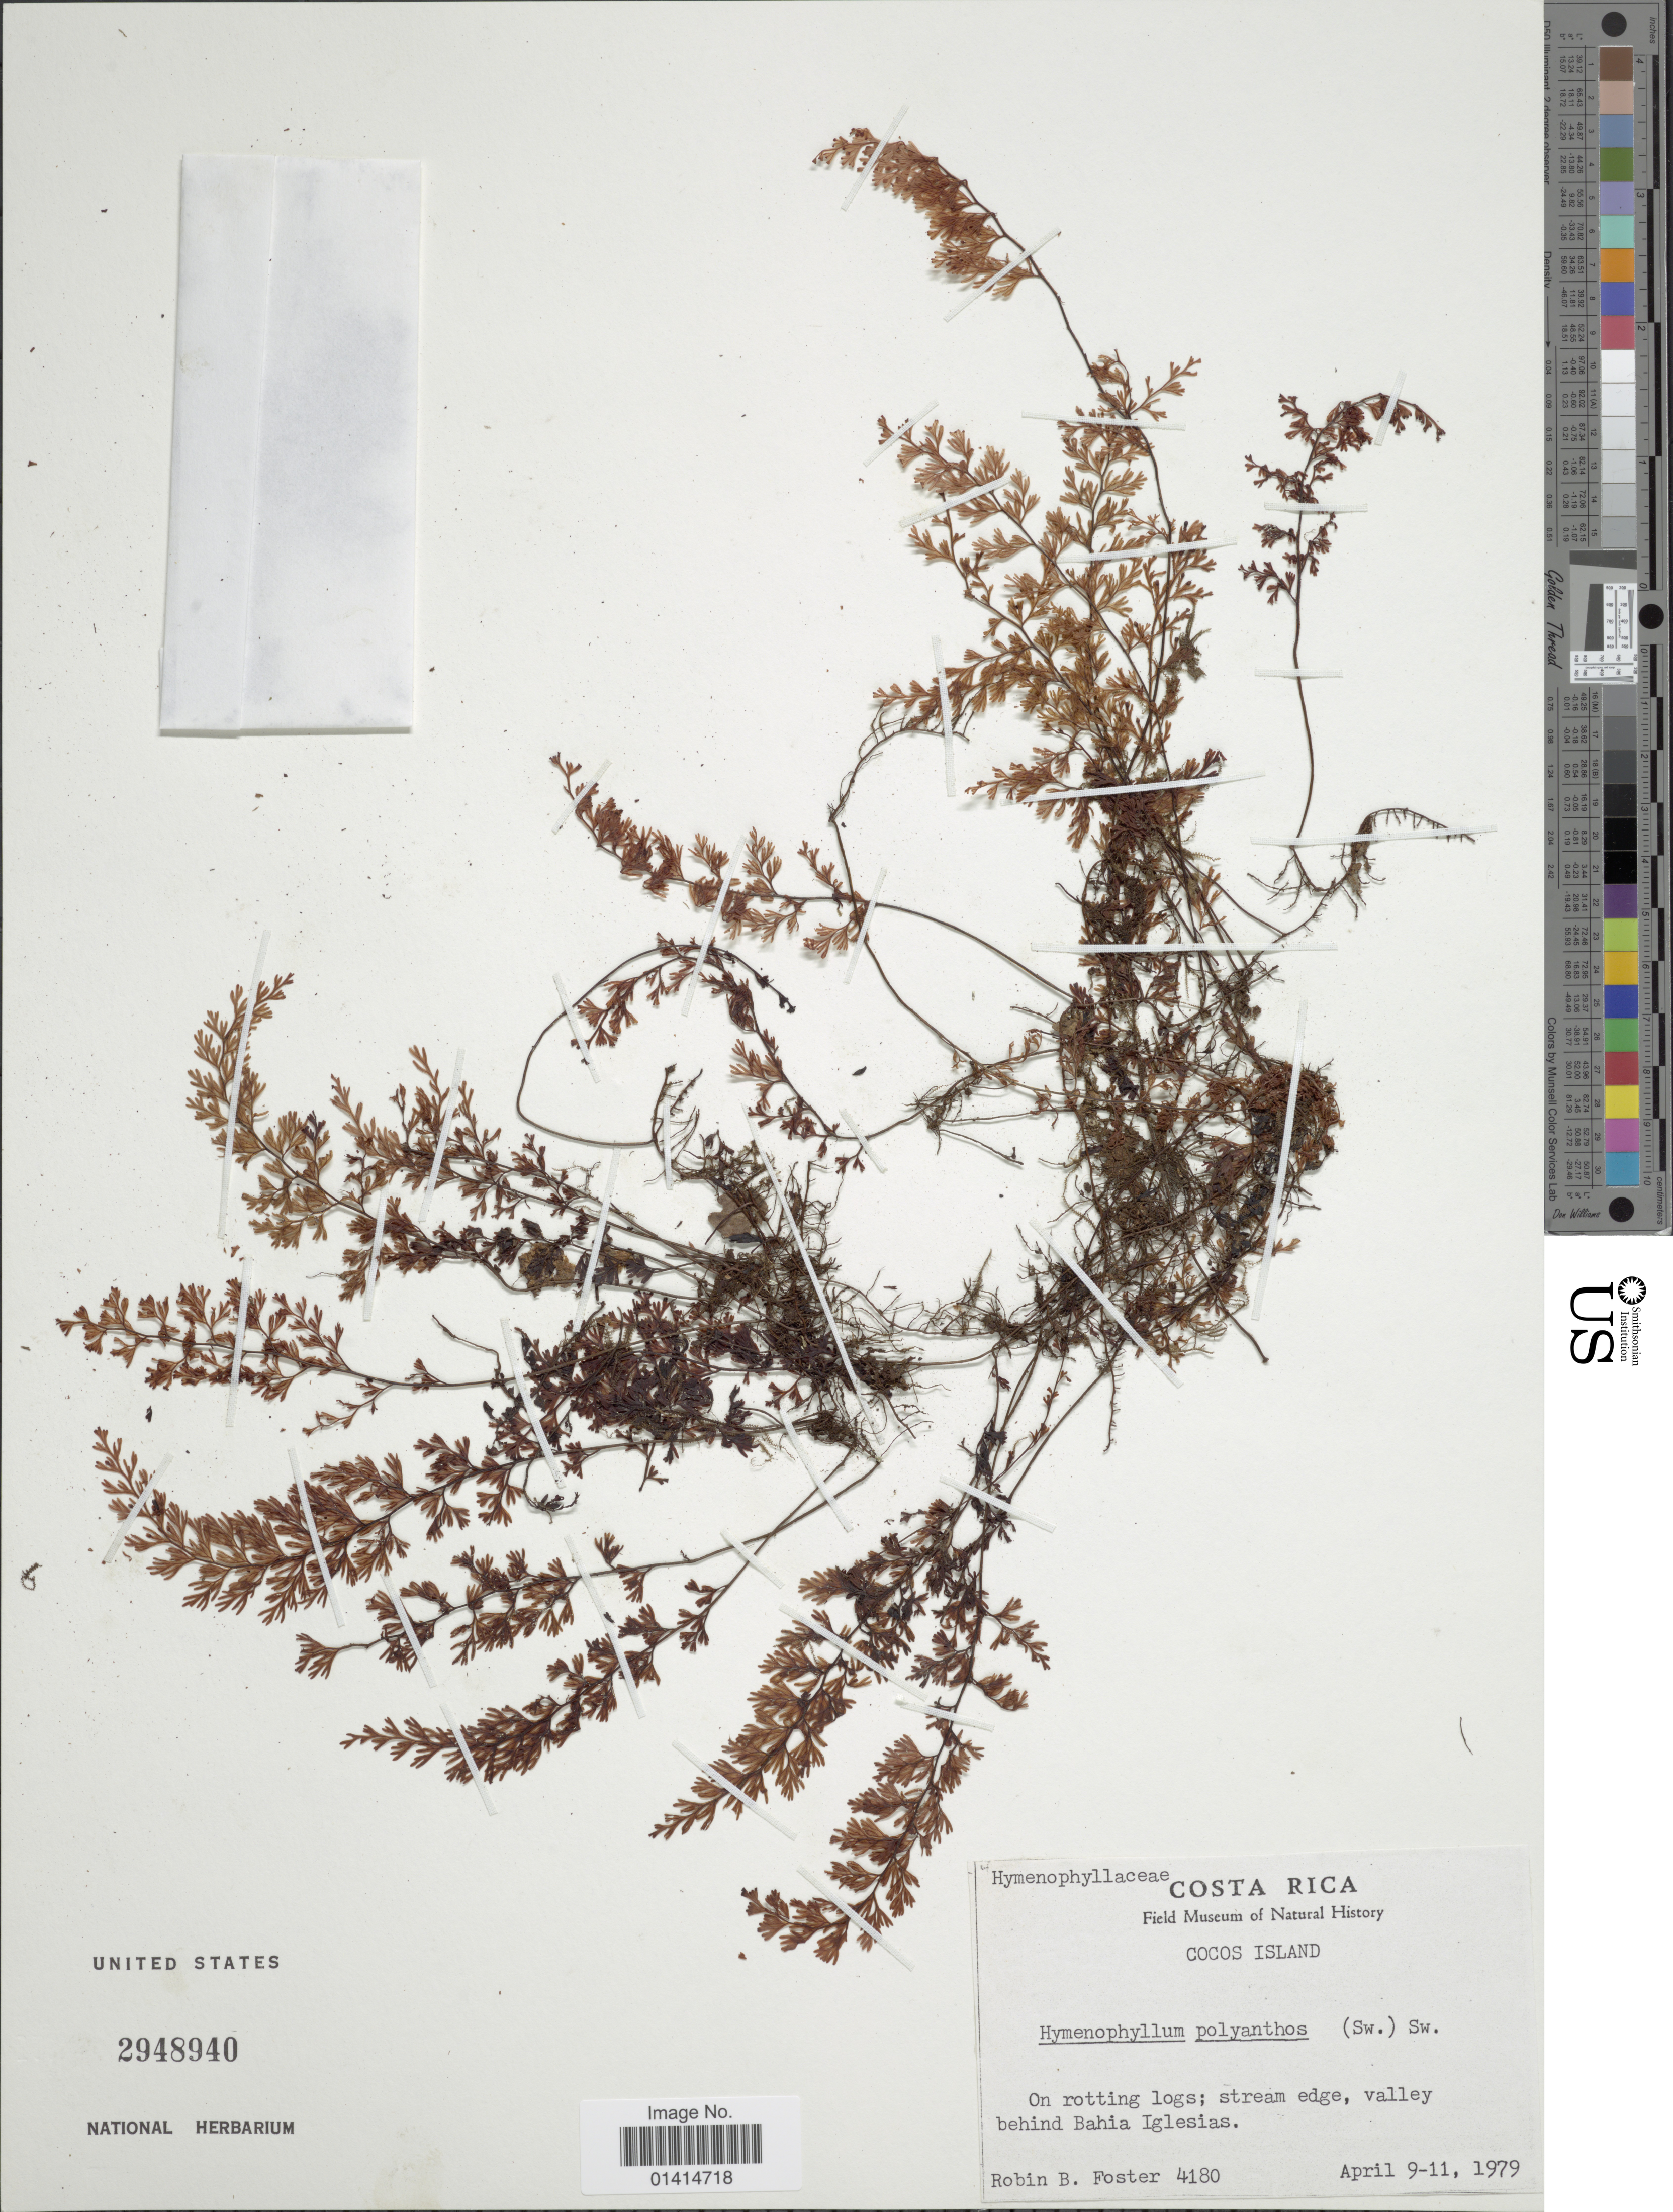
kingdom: Plantae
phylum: Tracheophyta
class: Polypodiopsida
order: Hymenophyllales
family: Hymenophyllaceae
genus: Hymenophyllum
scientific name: Hymenophyllum trichomanoides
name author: Bosch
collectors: R. B. Foster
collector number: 4180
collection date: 1979-04-09/1979-04-11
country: Costa Rica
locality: Cocos Island, valley behind Bahia Iglesias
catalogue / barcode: US 2948940